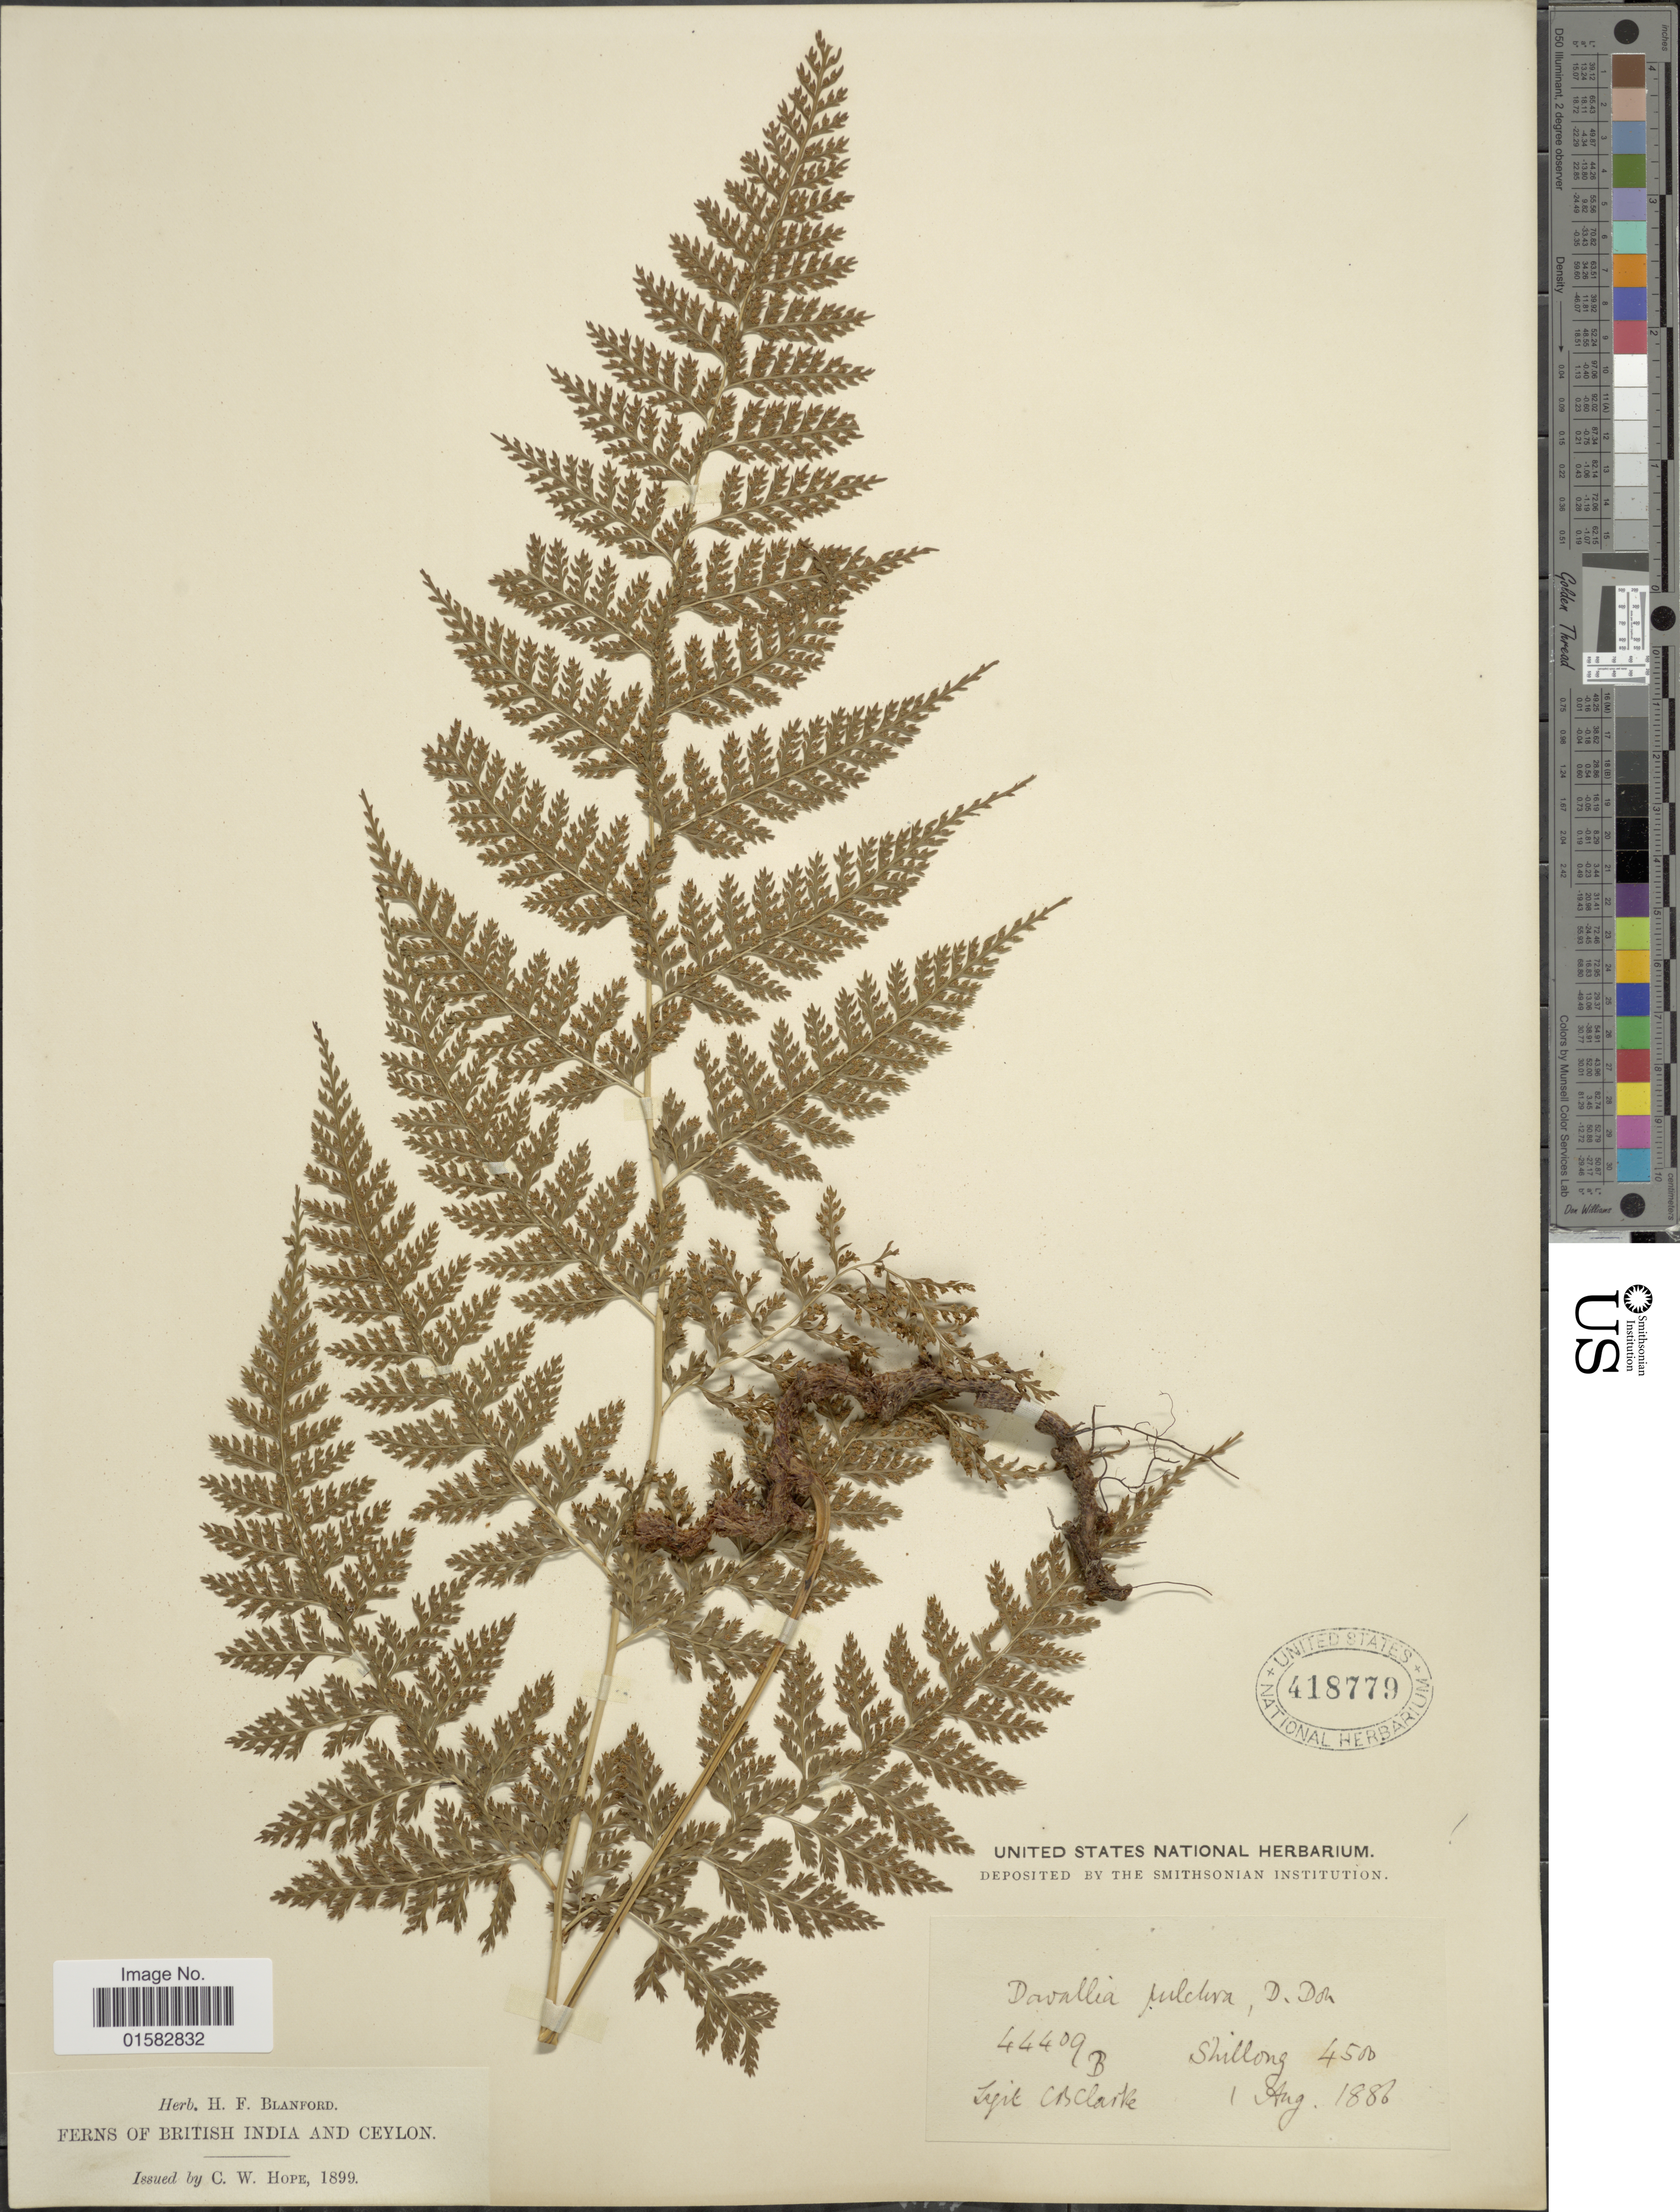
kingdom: Plantae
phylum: Tracheophyta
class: Polypodiopsida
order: Polypodiales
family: Davalliaceae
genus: Davallia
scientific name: Davallia pulchra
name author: D. Don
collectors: C. B. Clarke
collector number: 44409B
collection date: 1886-09-07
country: India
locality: Shillong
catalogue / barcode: US 148779